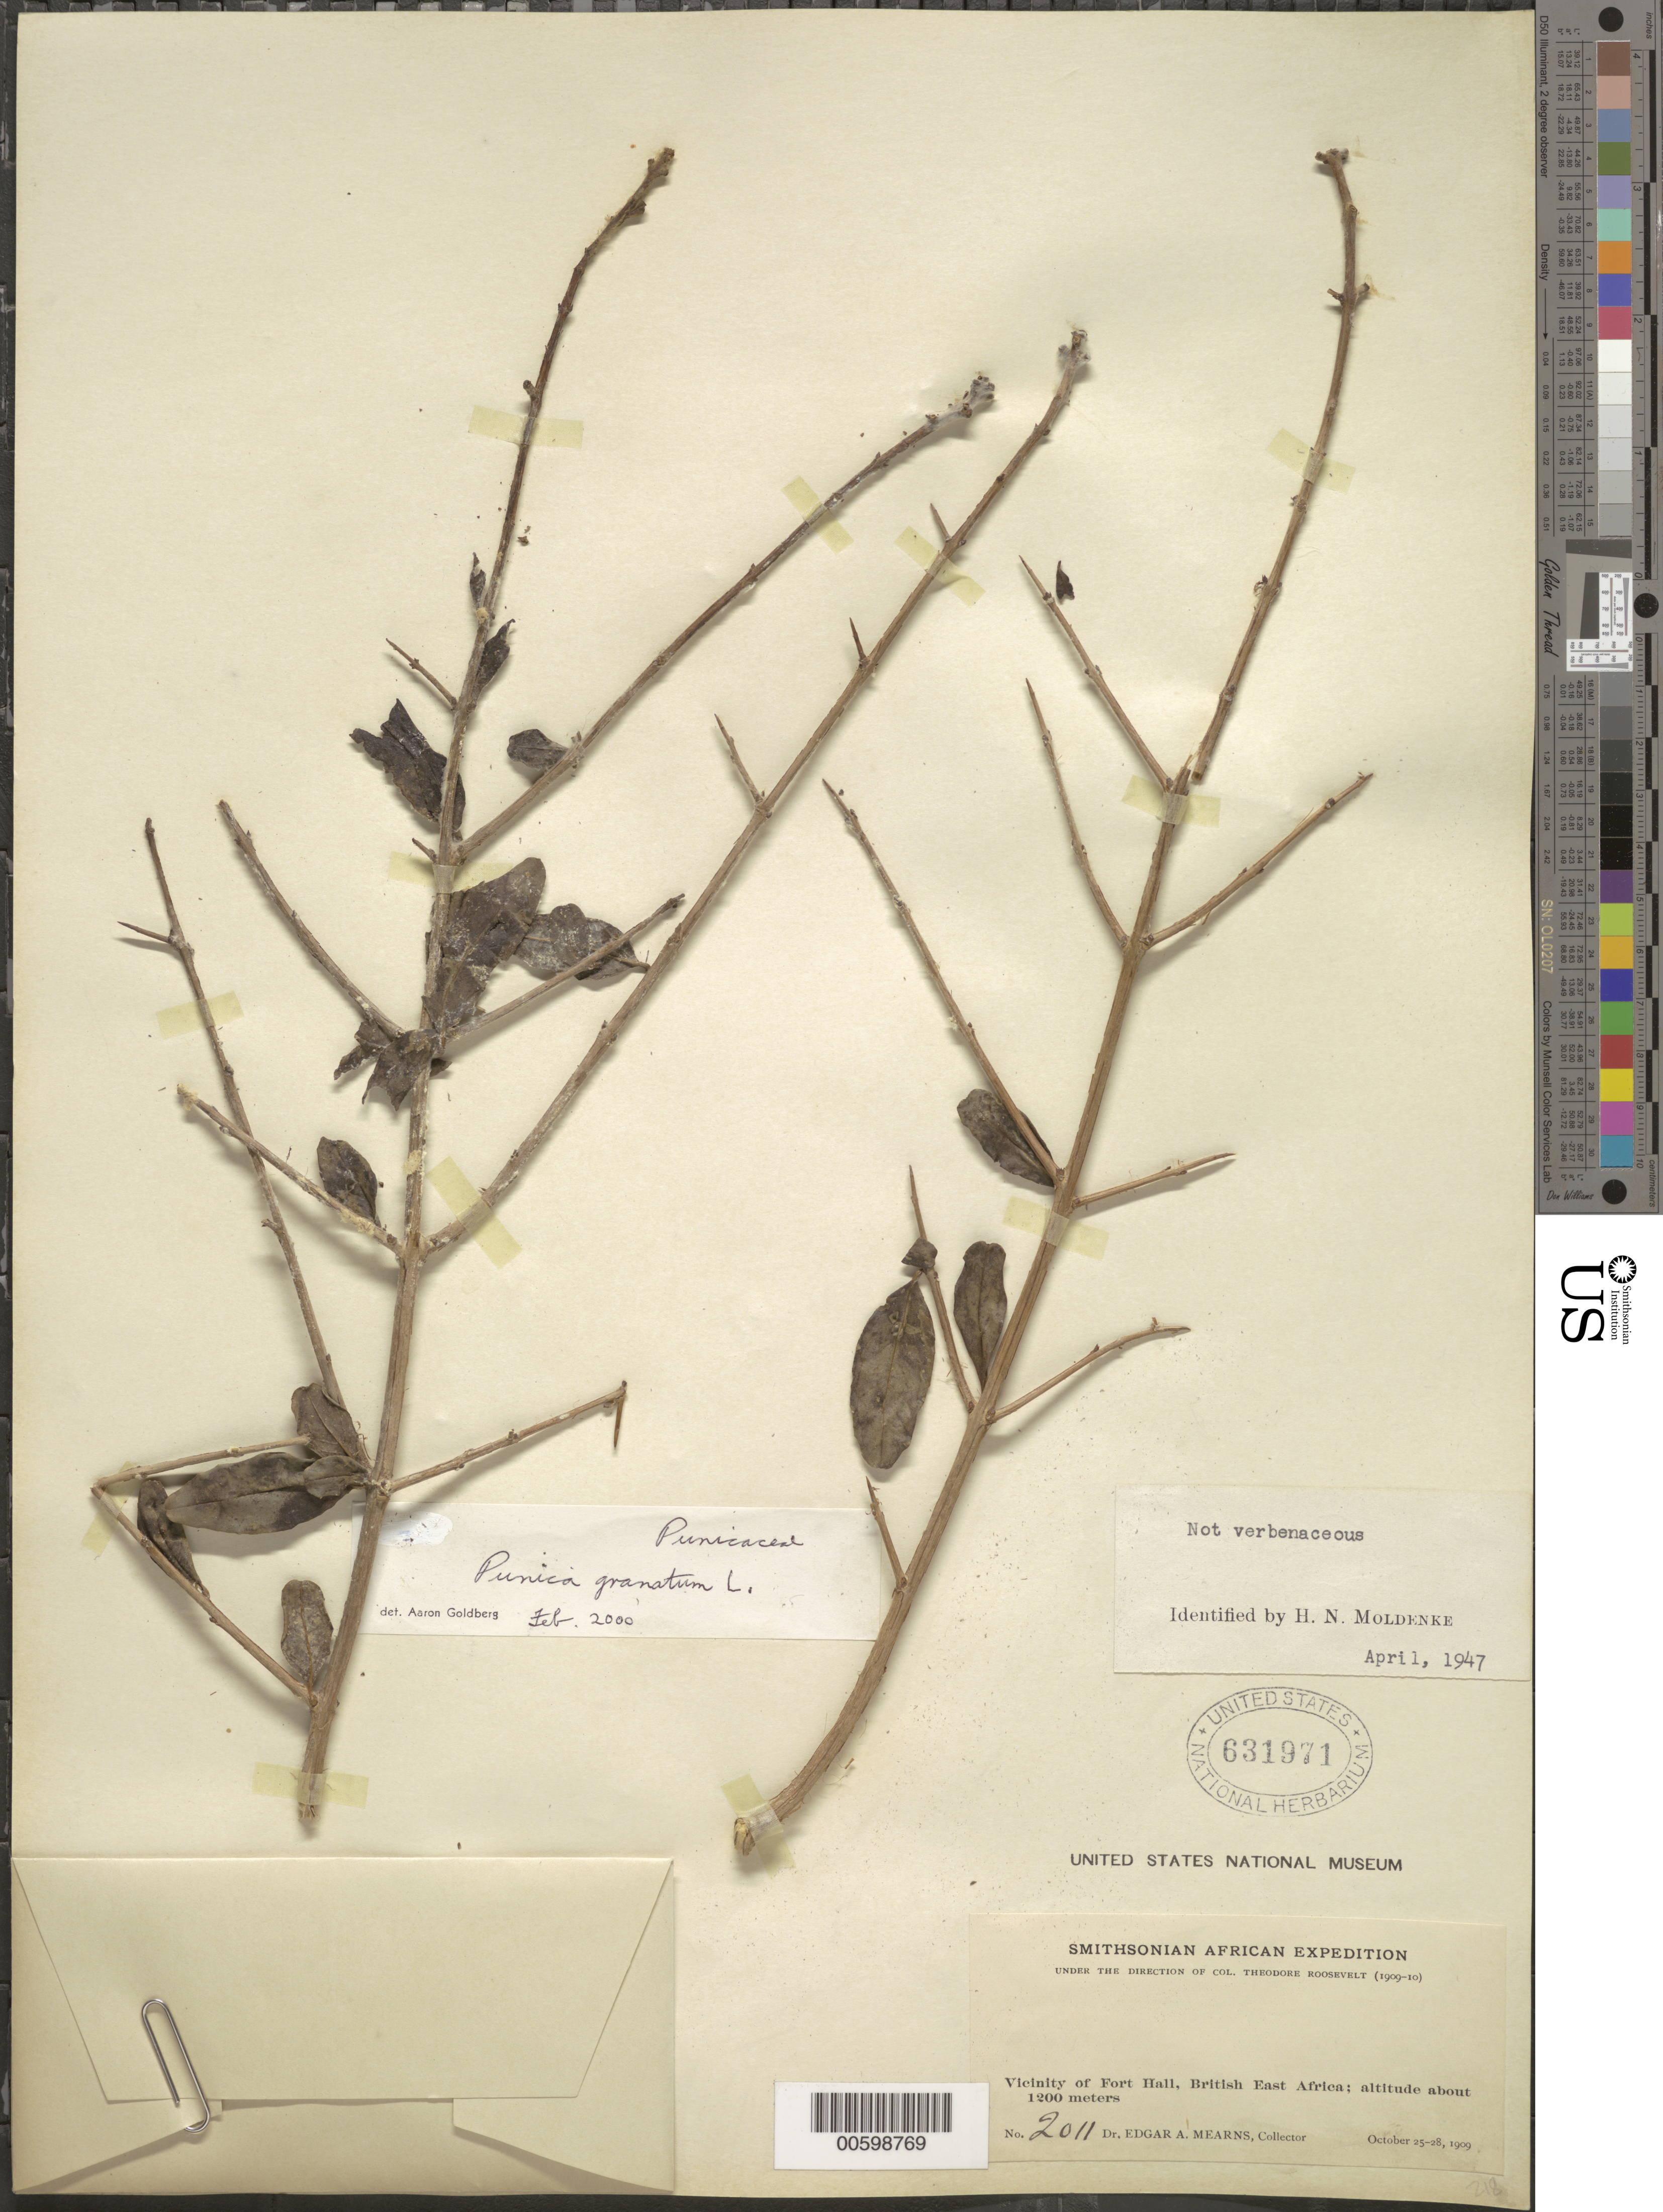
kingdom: Plantae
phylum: Tracheophyta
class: Magnoliopsida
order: Myrtales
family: Lythraceae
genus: Punica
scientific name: Punica granatum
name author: L.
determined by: Moldenke, H. N.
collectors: E. A. Mearns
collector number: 2011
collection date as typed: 25 Oct 1909 to 28 Oct 1909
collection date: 1909-10-25/1909-10-28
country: Kenya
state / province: Murang'a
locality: Vicinity of Fort hall (Muranga)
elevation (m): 1200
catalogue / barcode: US 631971